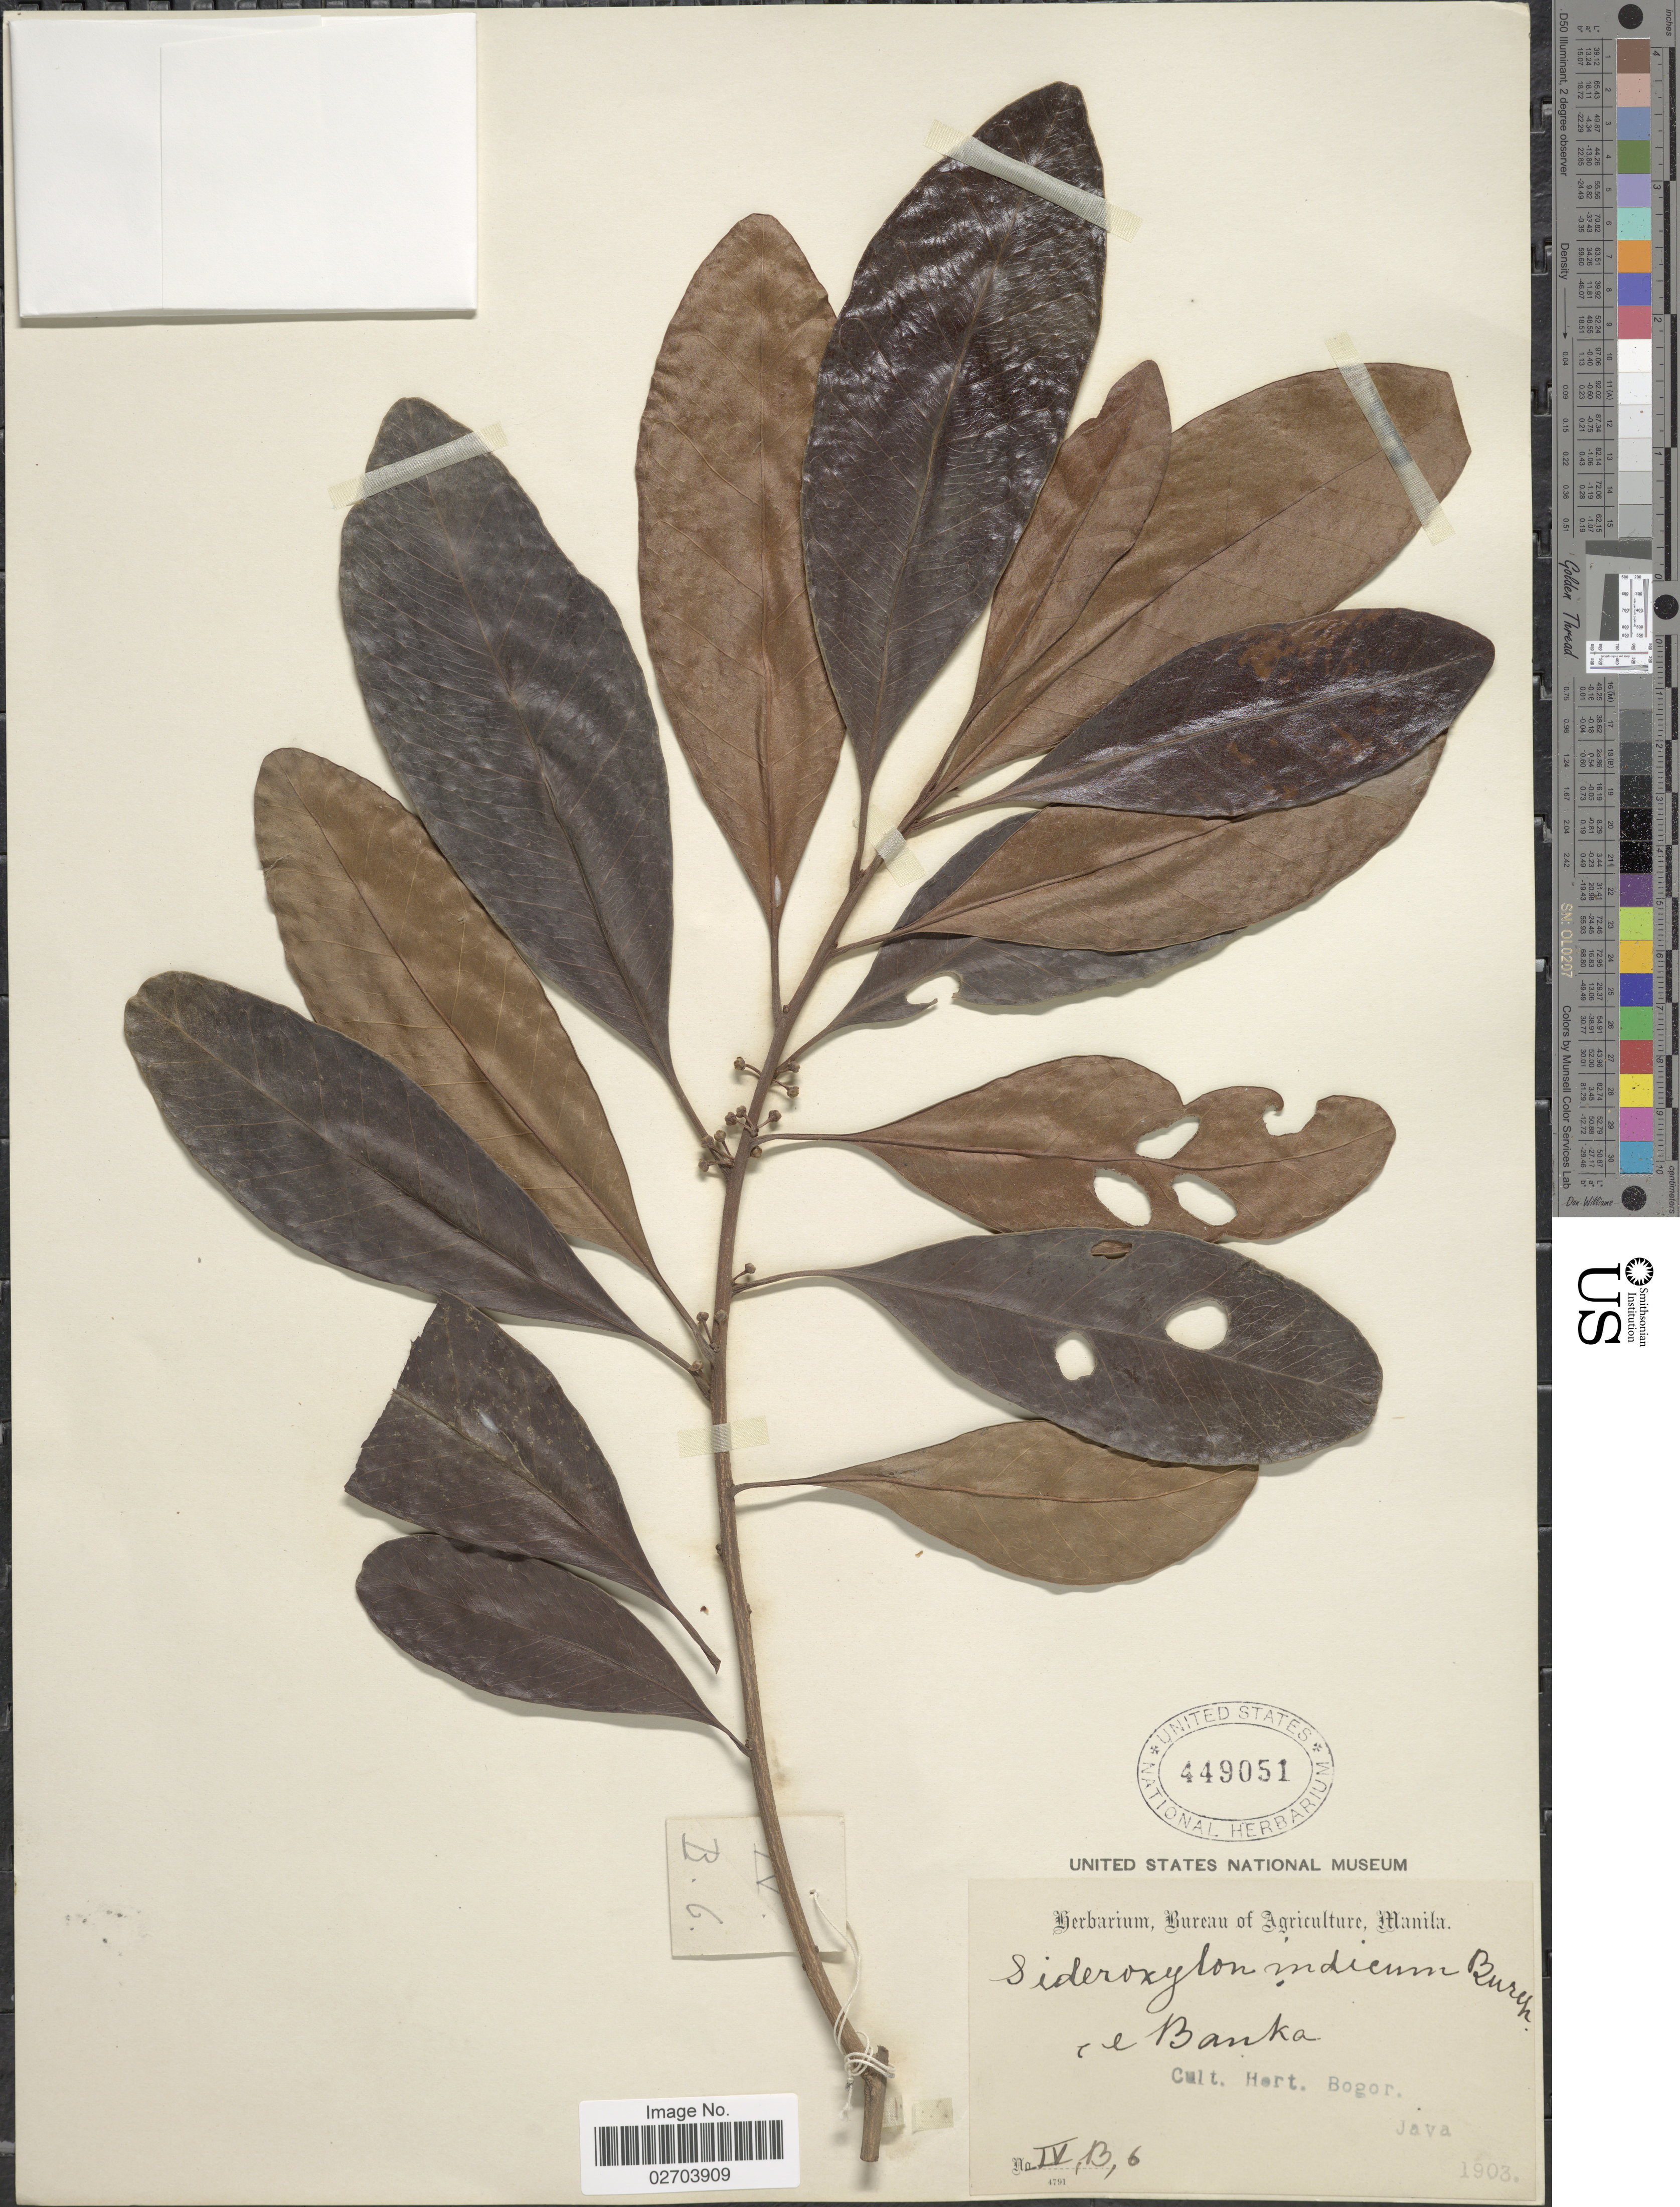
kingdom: Plantae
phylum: Tracheophyta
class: Magnoliopsida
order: Ericales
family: Sapotaceae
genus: Sideroxylon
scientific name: Sideroxylon indicum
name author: Burck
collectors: ex Herb. Bur. Agric. Manila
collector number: IV, B, 6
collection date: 1903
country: Indonesia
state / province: Java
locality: Cult. Hort. Bogor, Java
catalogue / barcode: US 449051